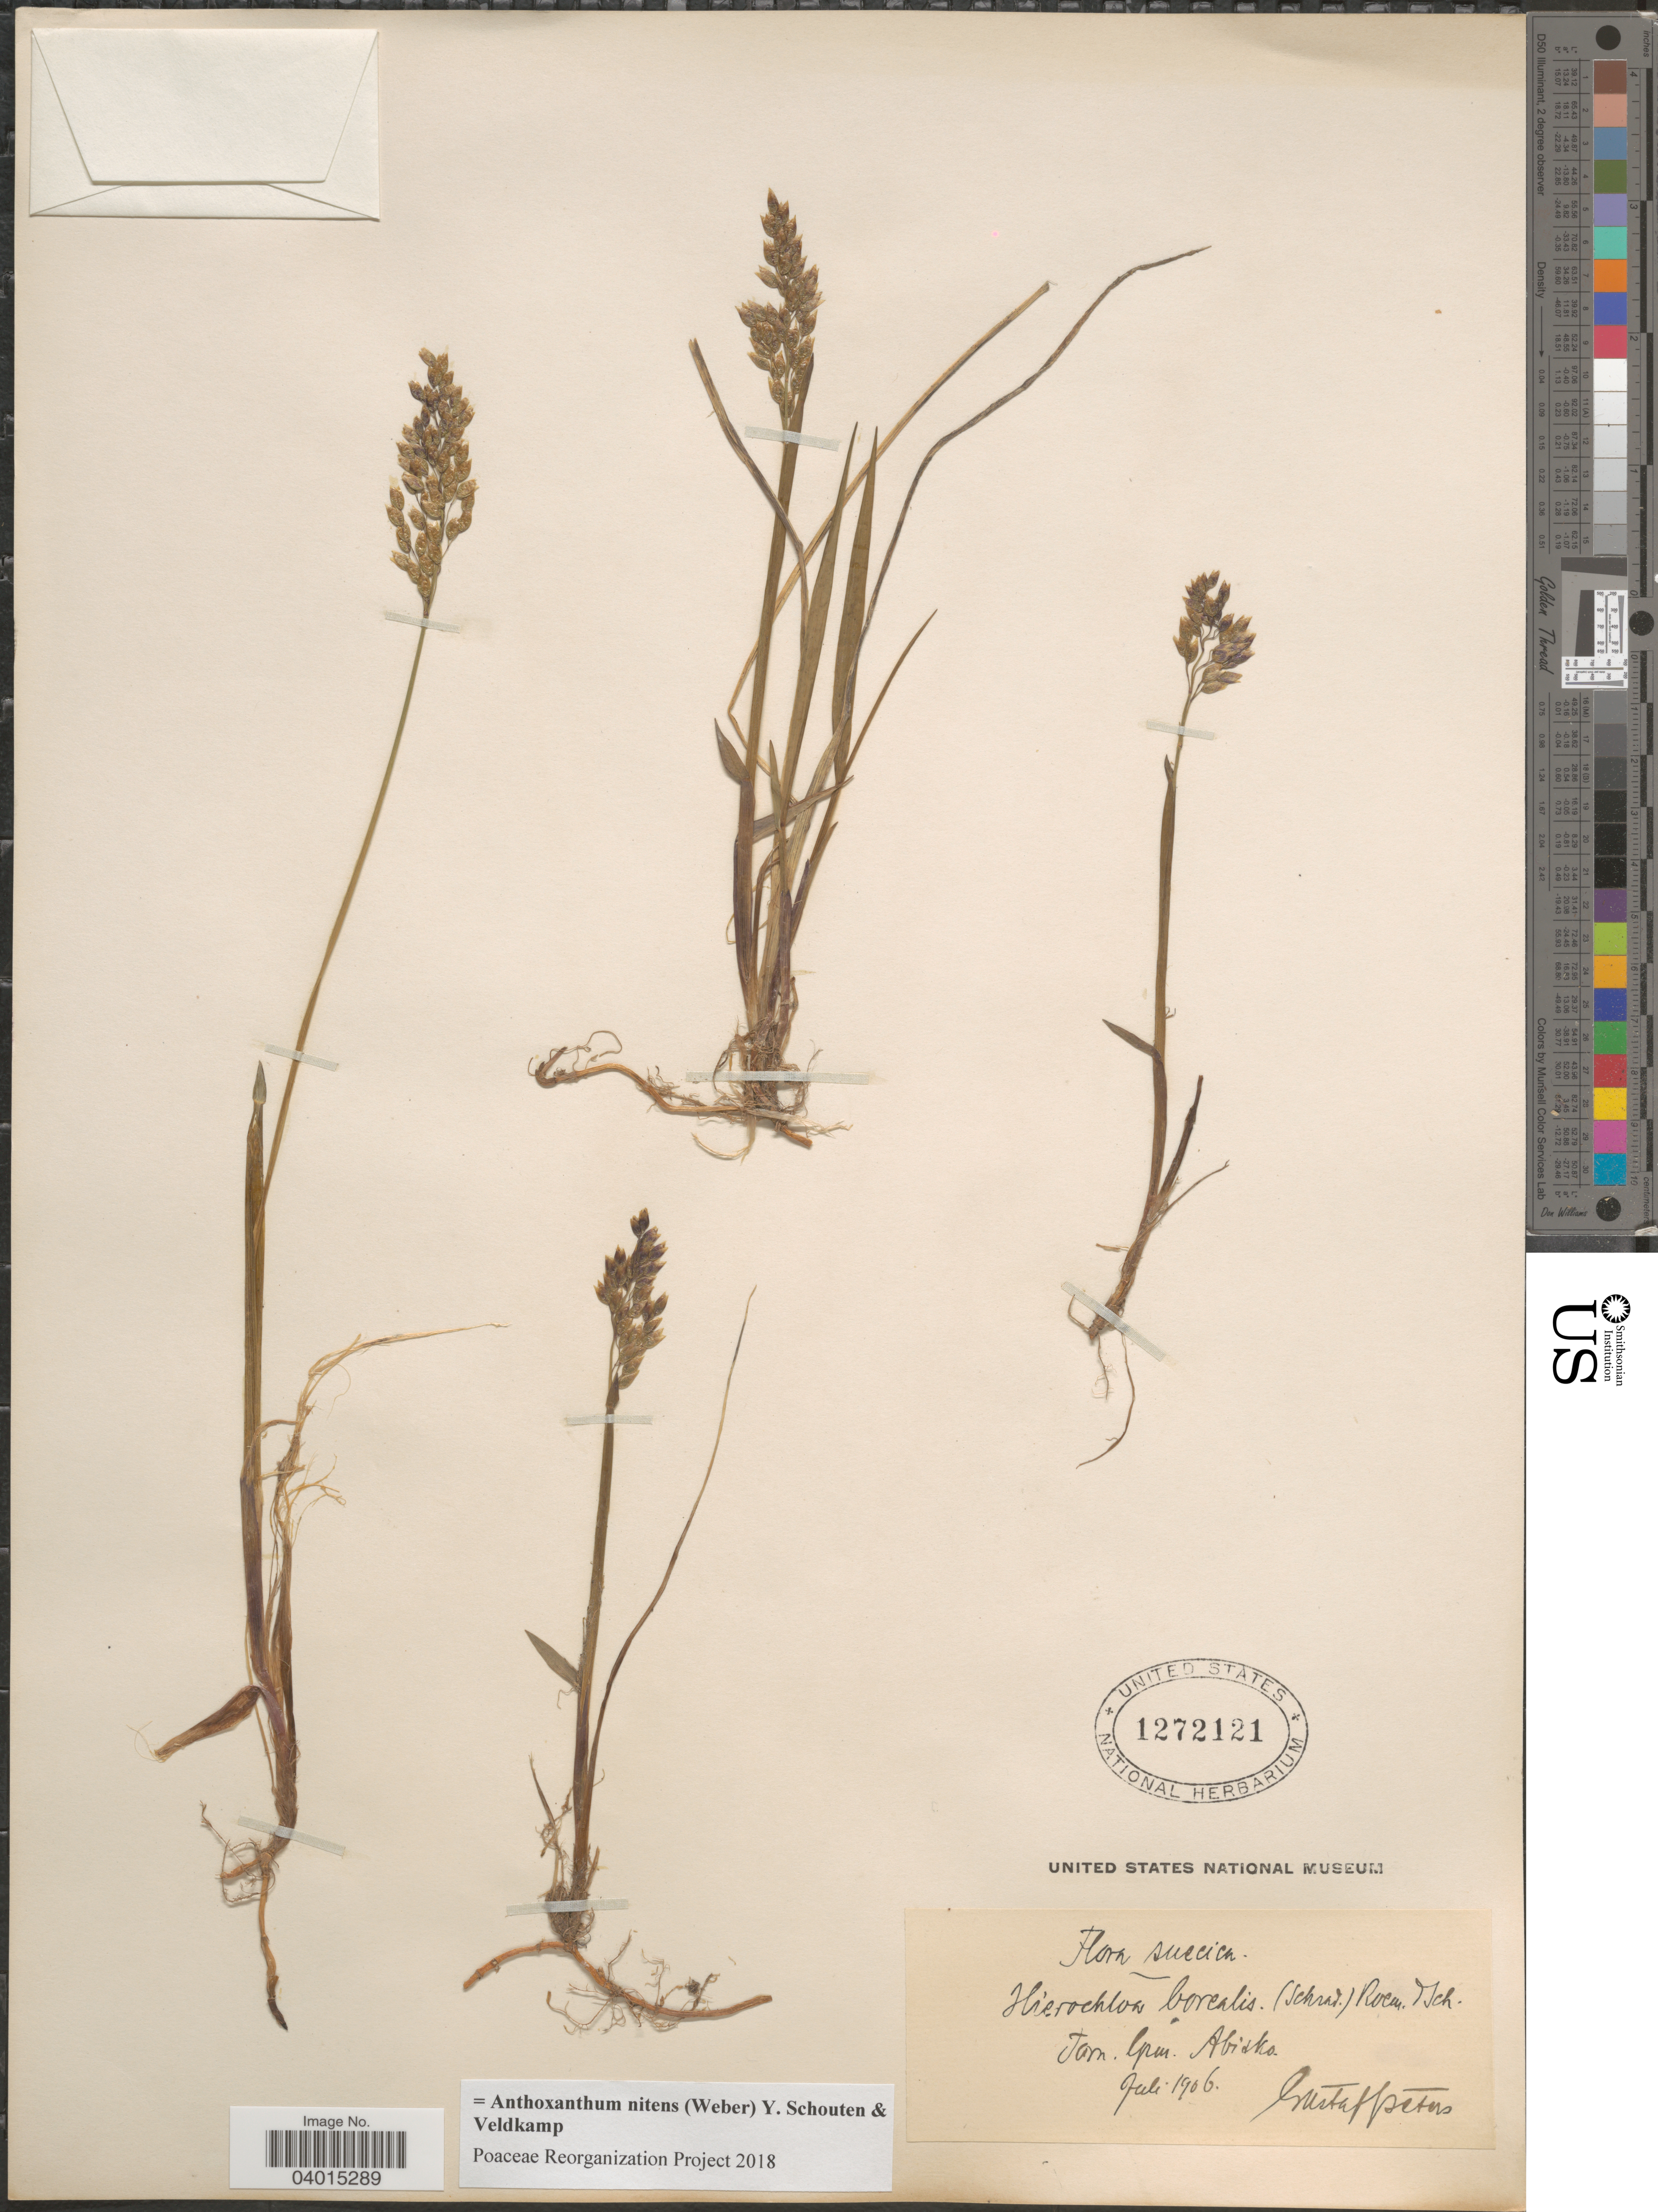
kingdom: Plantae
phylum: Tracheophyta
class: Liliopsida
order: Poales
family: Poaceae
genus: Anthoxanthum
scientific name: Anthoxanthum nitens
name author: (G.H. Weber) R.T.A. Schouten & Veldkamp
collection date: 1906-07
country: Sweden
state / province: Norrbotten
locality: Suecica. Torn. Grun. Abisko.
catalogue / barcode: US 1272121